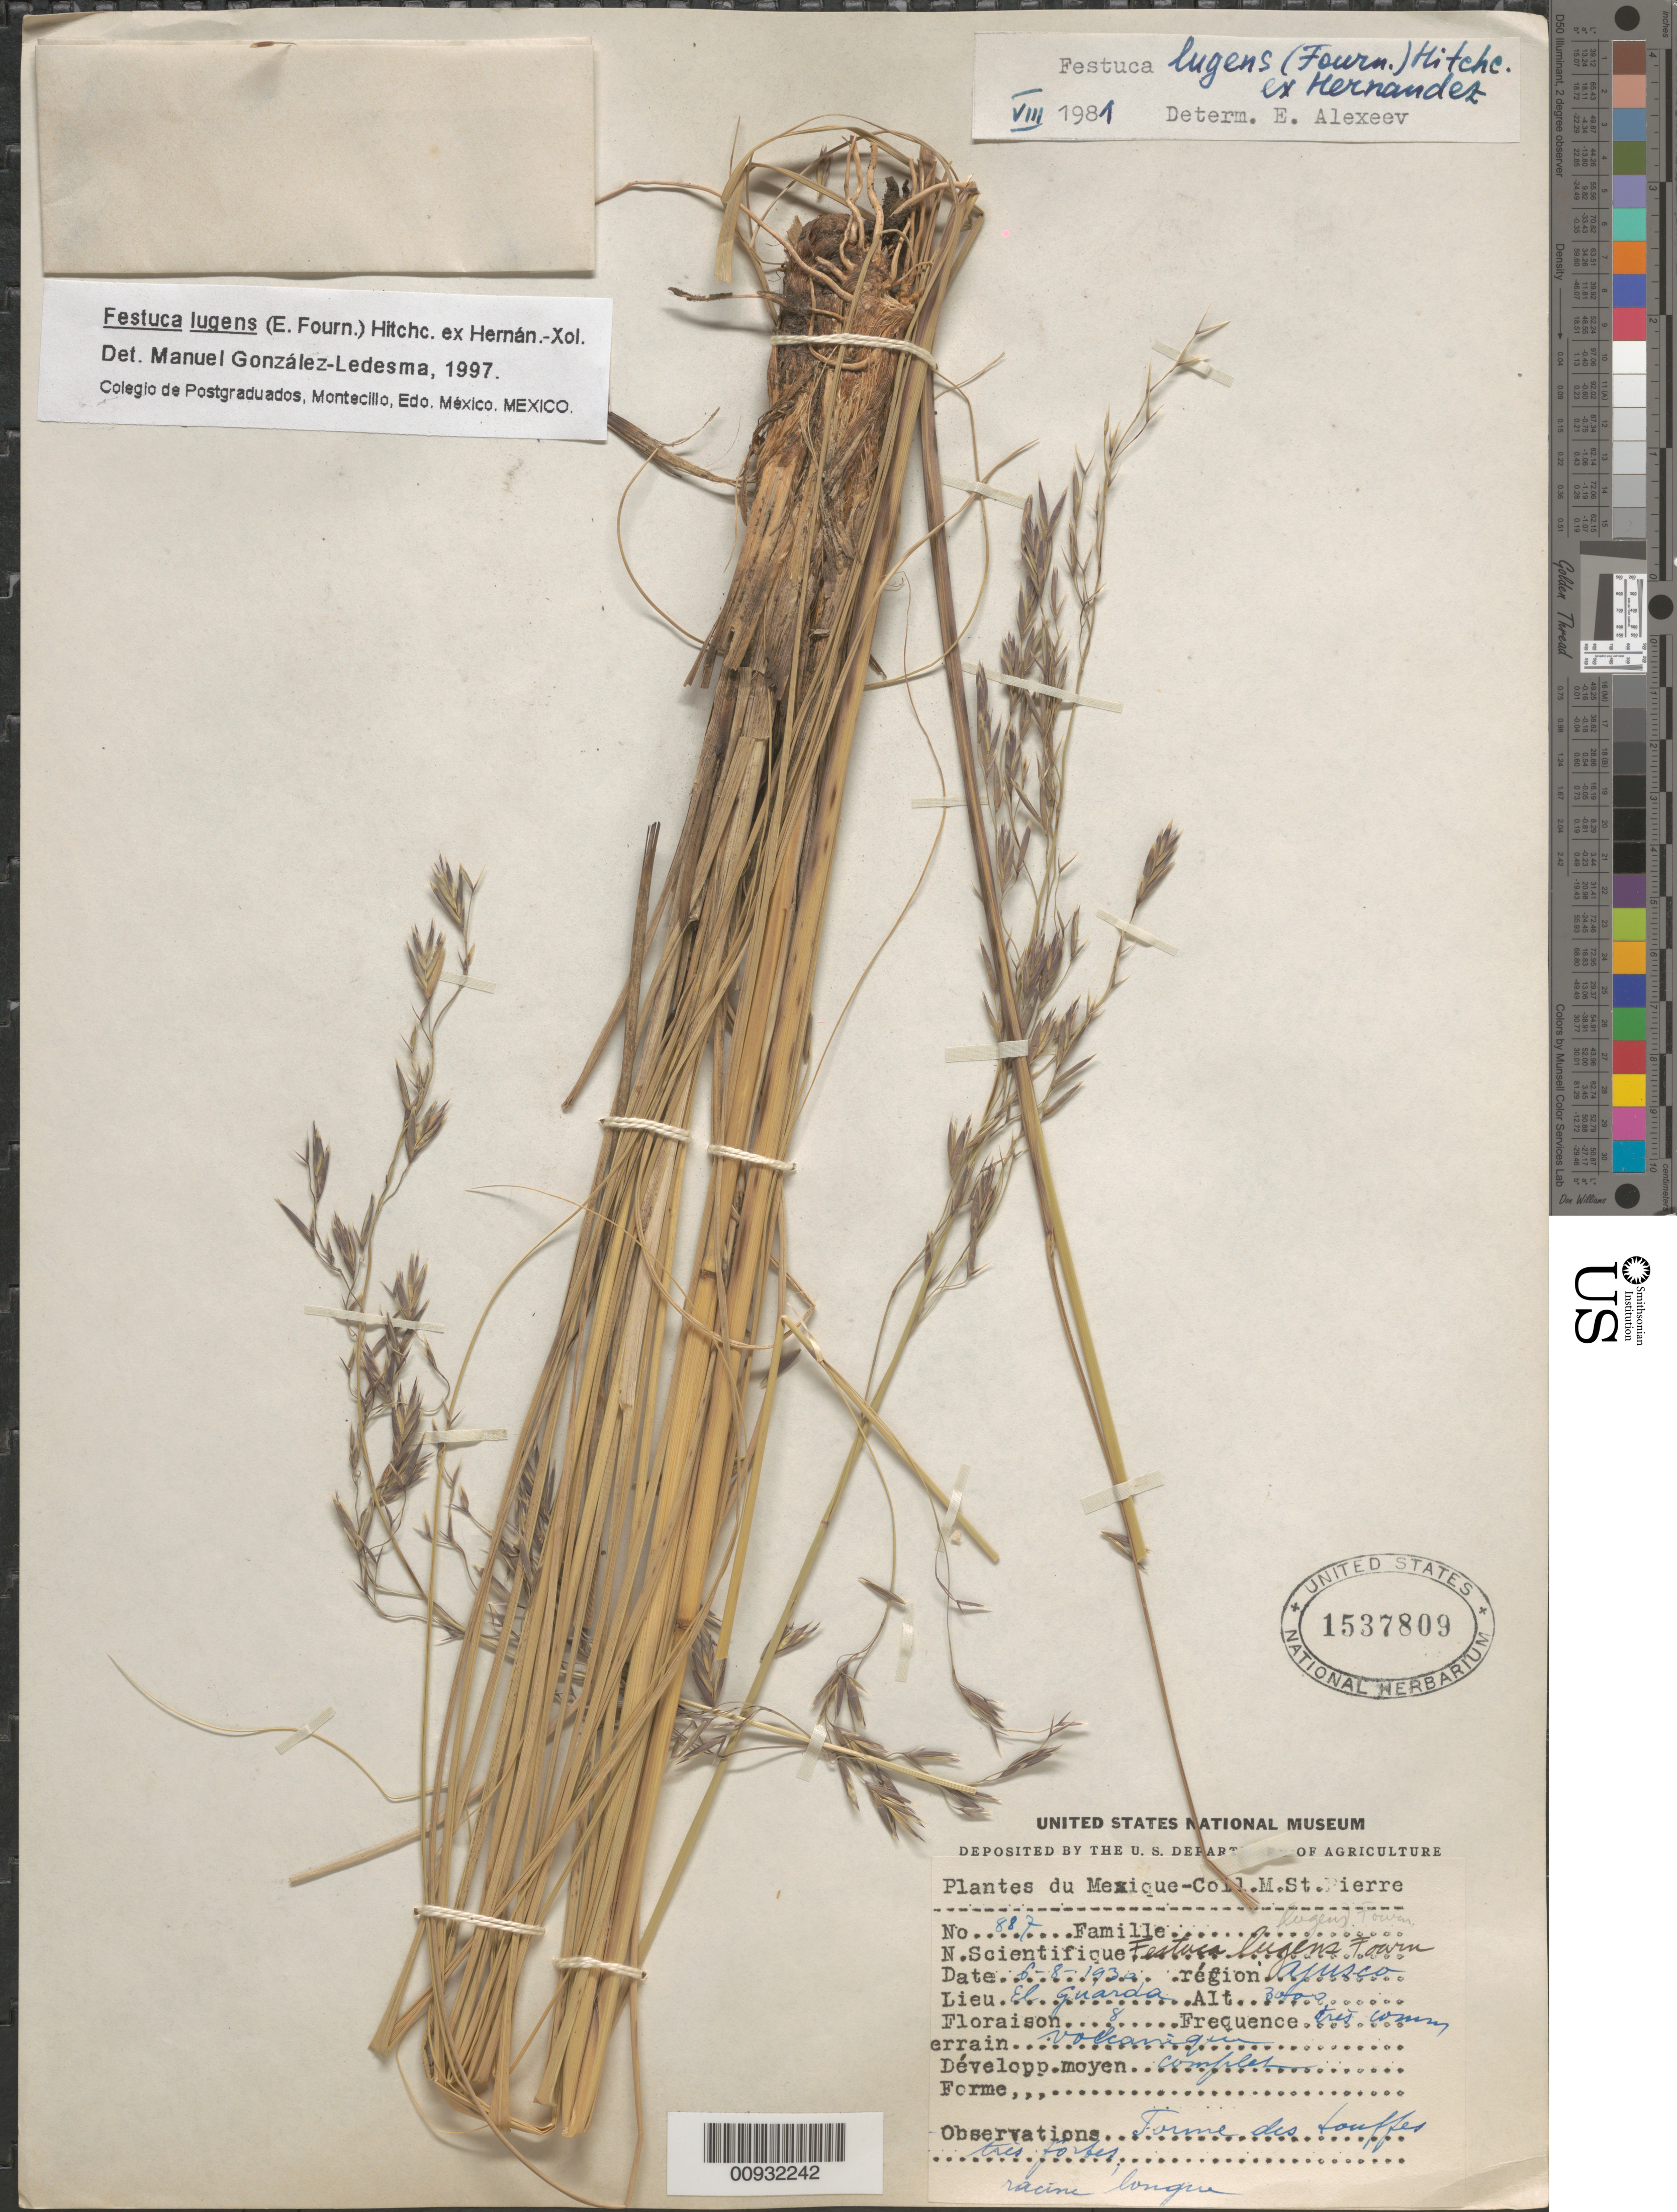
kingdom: Plantae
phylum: Tracheophyta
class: Liliopsida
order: Poales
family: Poaceae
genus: Festuca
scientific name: Festuca lugens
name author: (E. Fourn.) Hitchc. ex Hern.-Xol.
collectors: M. Saint-Pierre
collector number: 887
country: Mexico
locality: El Guarda, Ajusco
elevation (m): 3000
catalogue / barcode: US 1537809